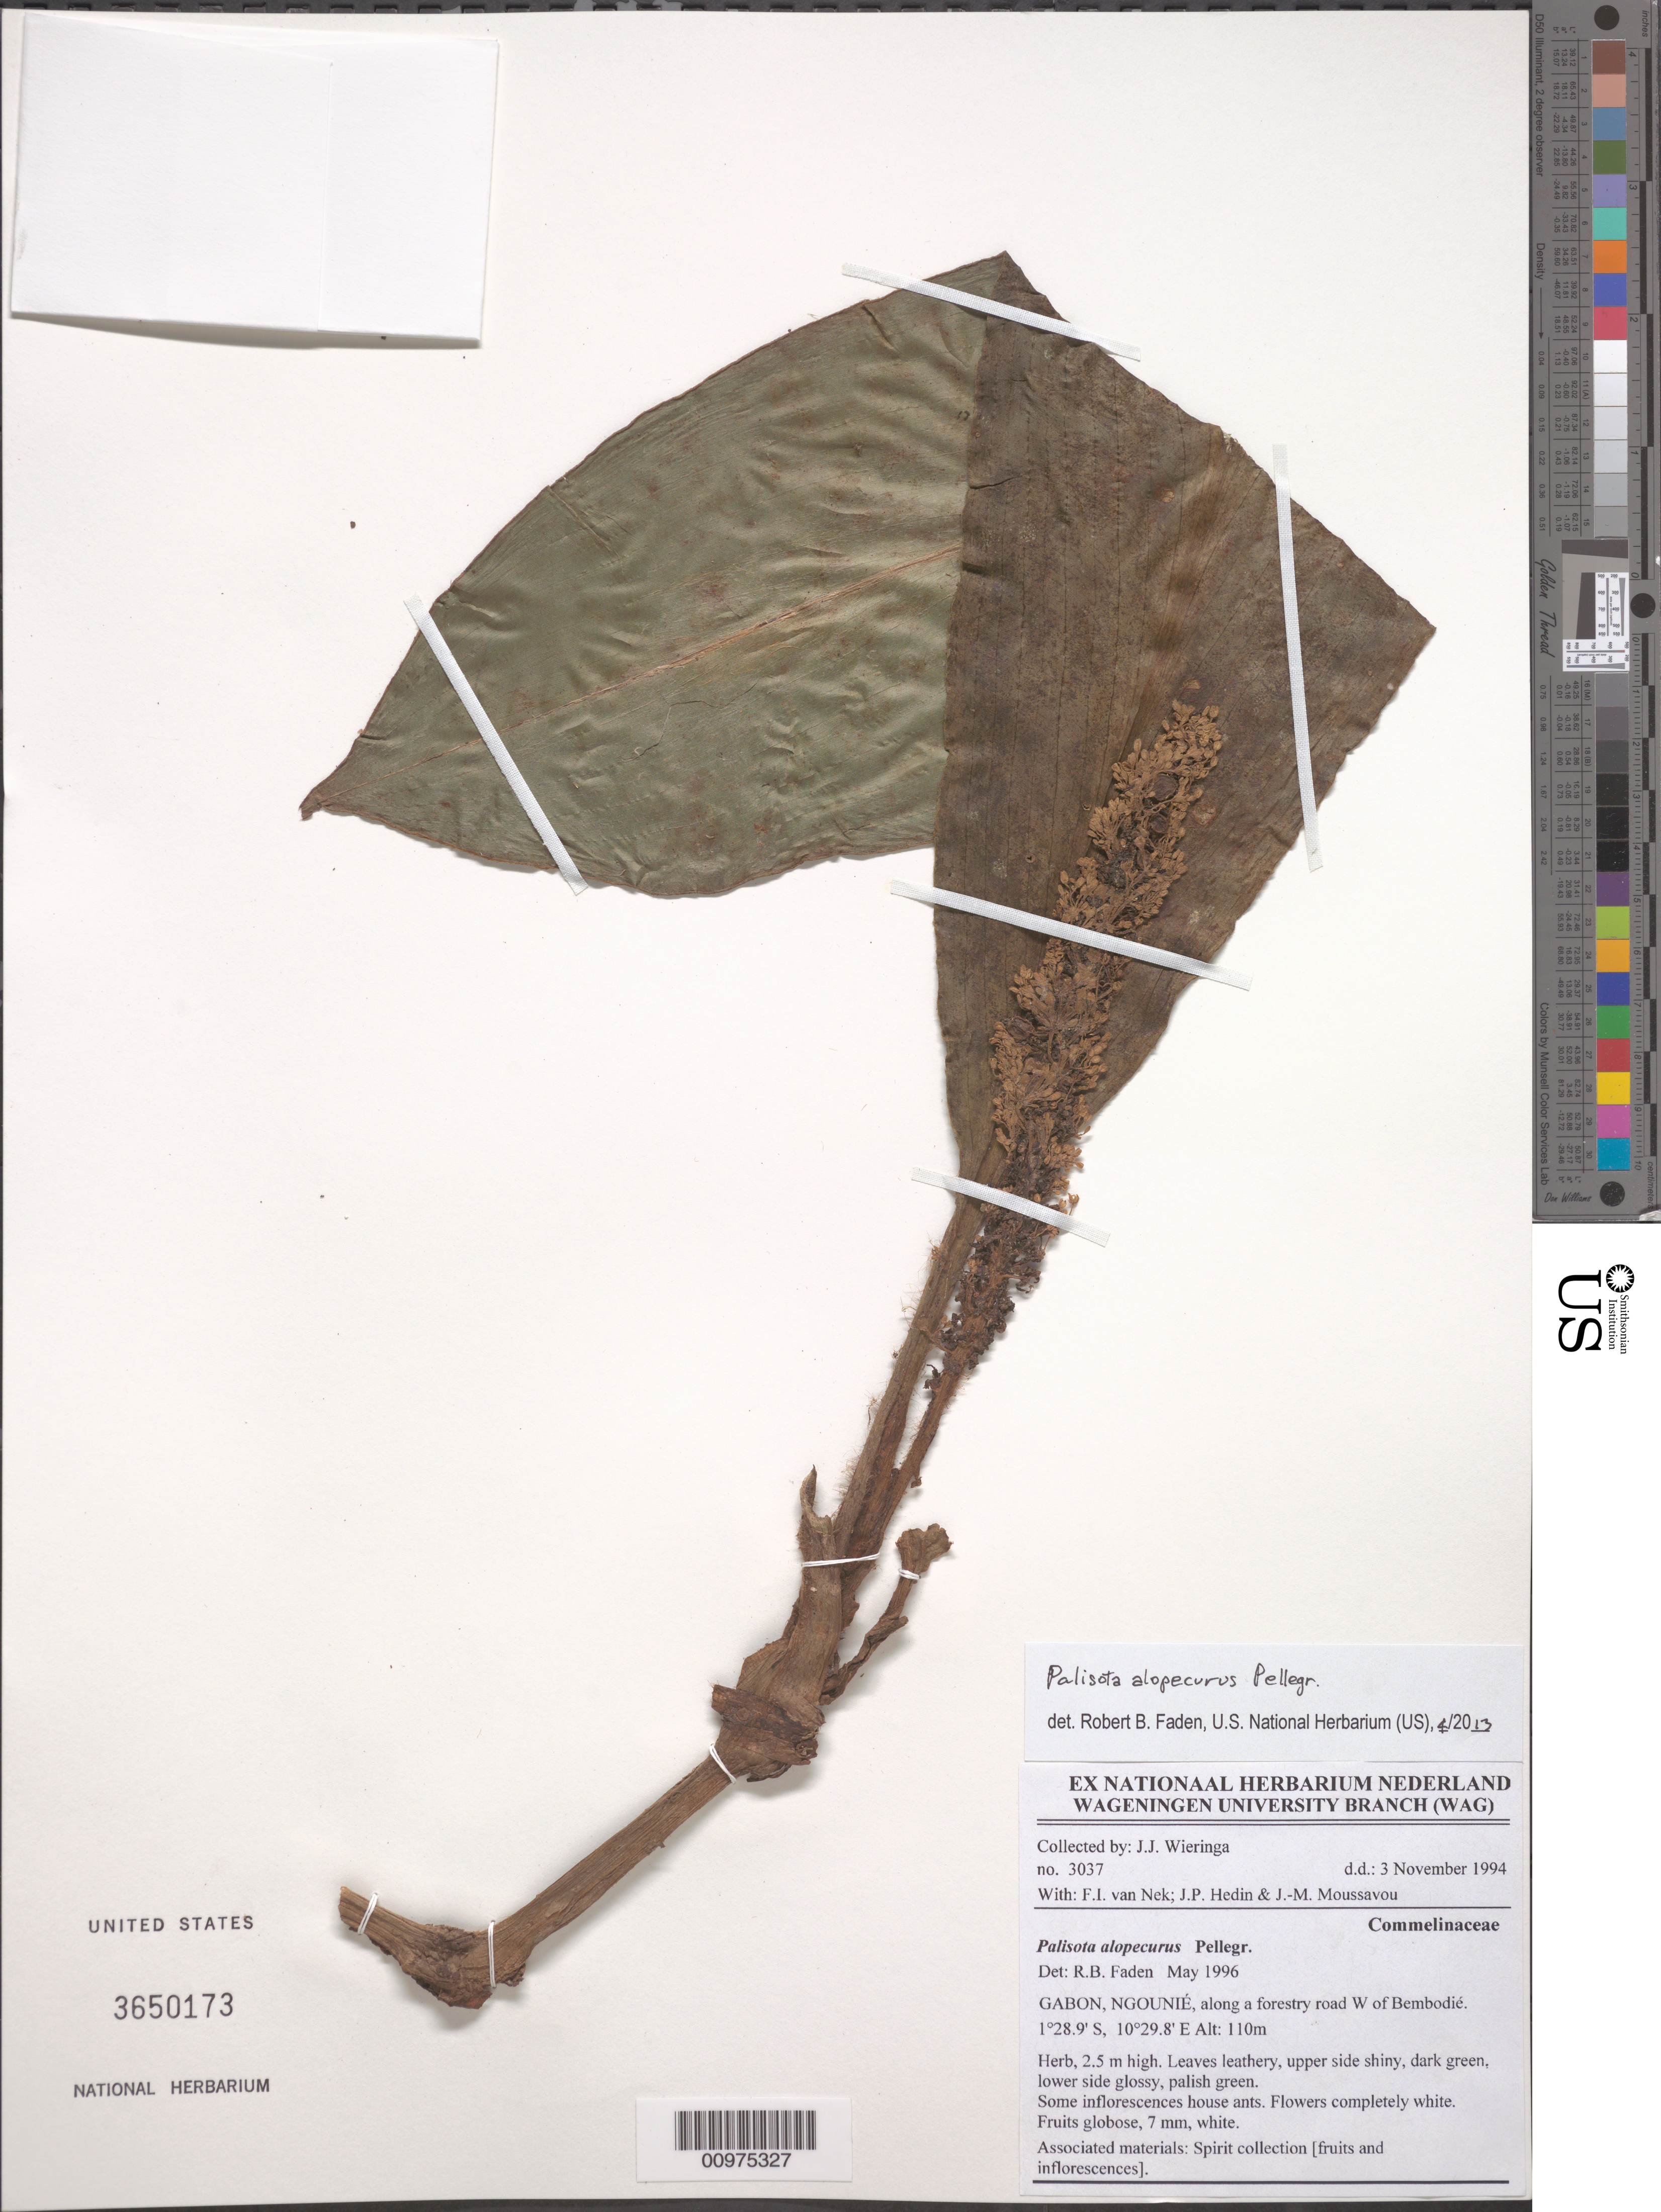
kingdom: Plantae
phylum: Tracheophyta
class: Liliopsida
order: Commelinales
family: Commelinaceae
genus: Palisota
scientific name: Palisota alopecurus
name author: Pellegr.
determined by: Faden, Robert B., (US), Smithsonian Institution - National Museum of Natural History (UNITED STATES)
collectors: J. J. Wieringa et al.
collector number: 3037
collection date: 1994-11-03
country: Gabon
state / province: Ngounié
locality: along a forestry road W of Bembodié.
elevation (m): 110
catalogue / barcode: US 3650173